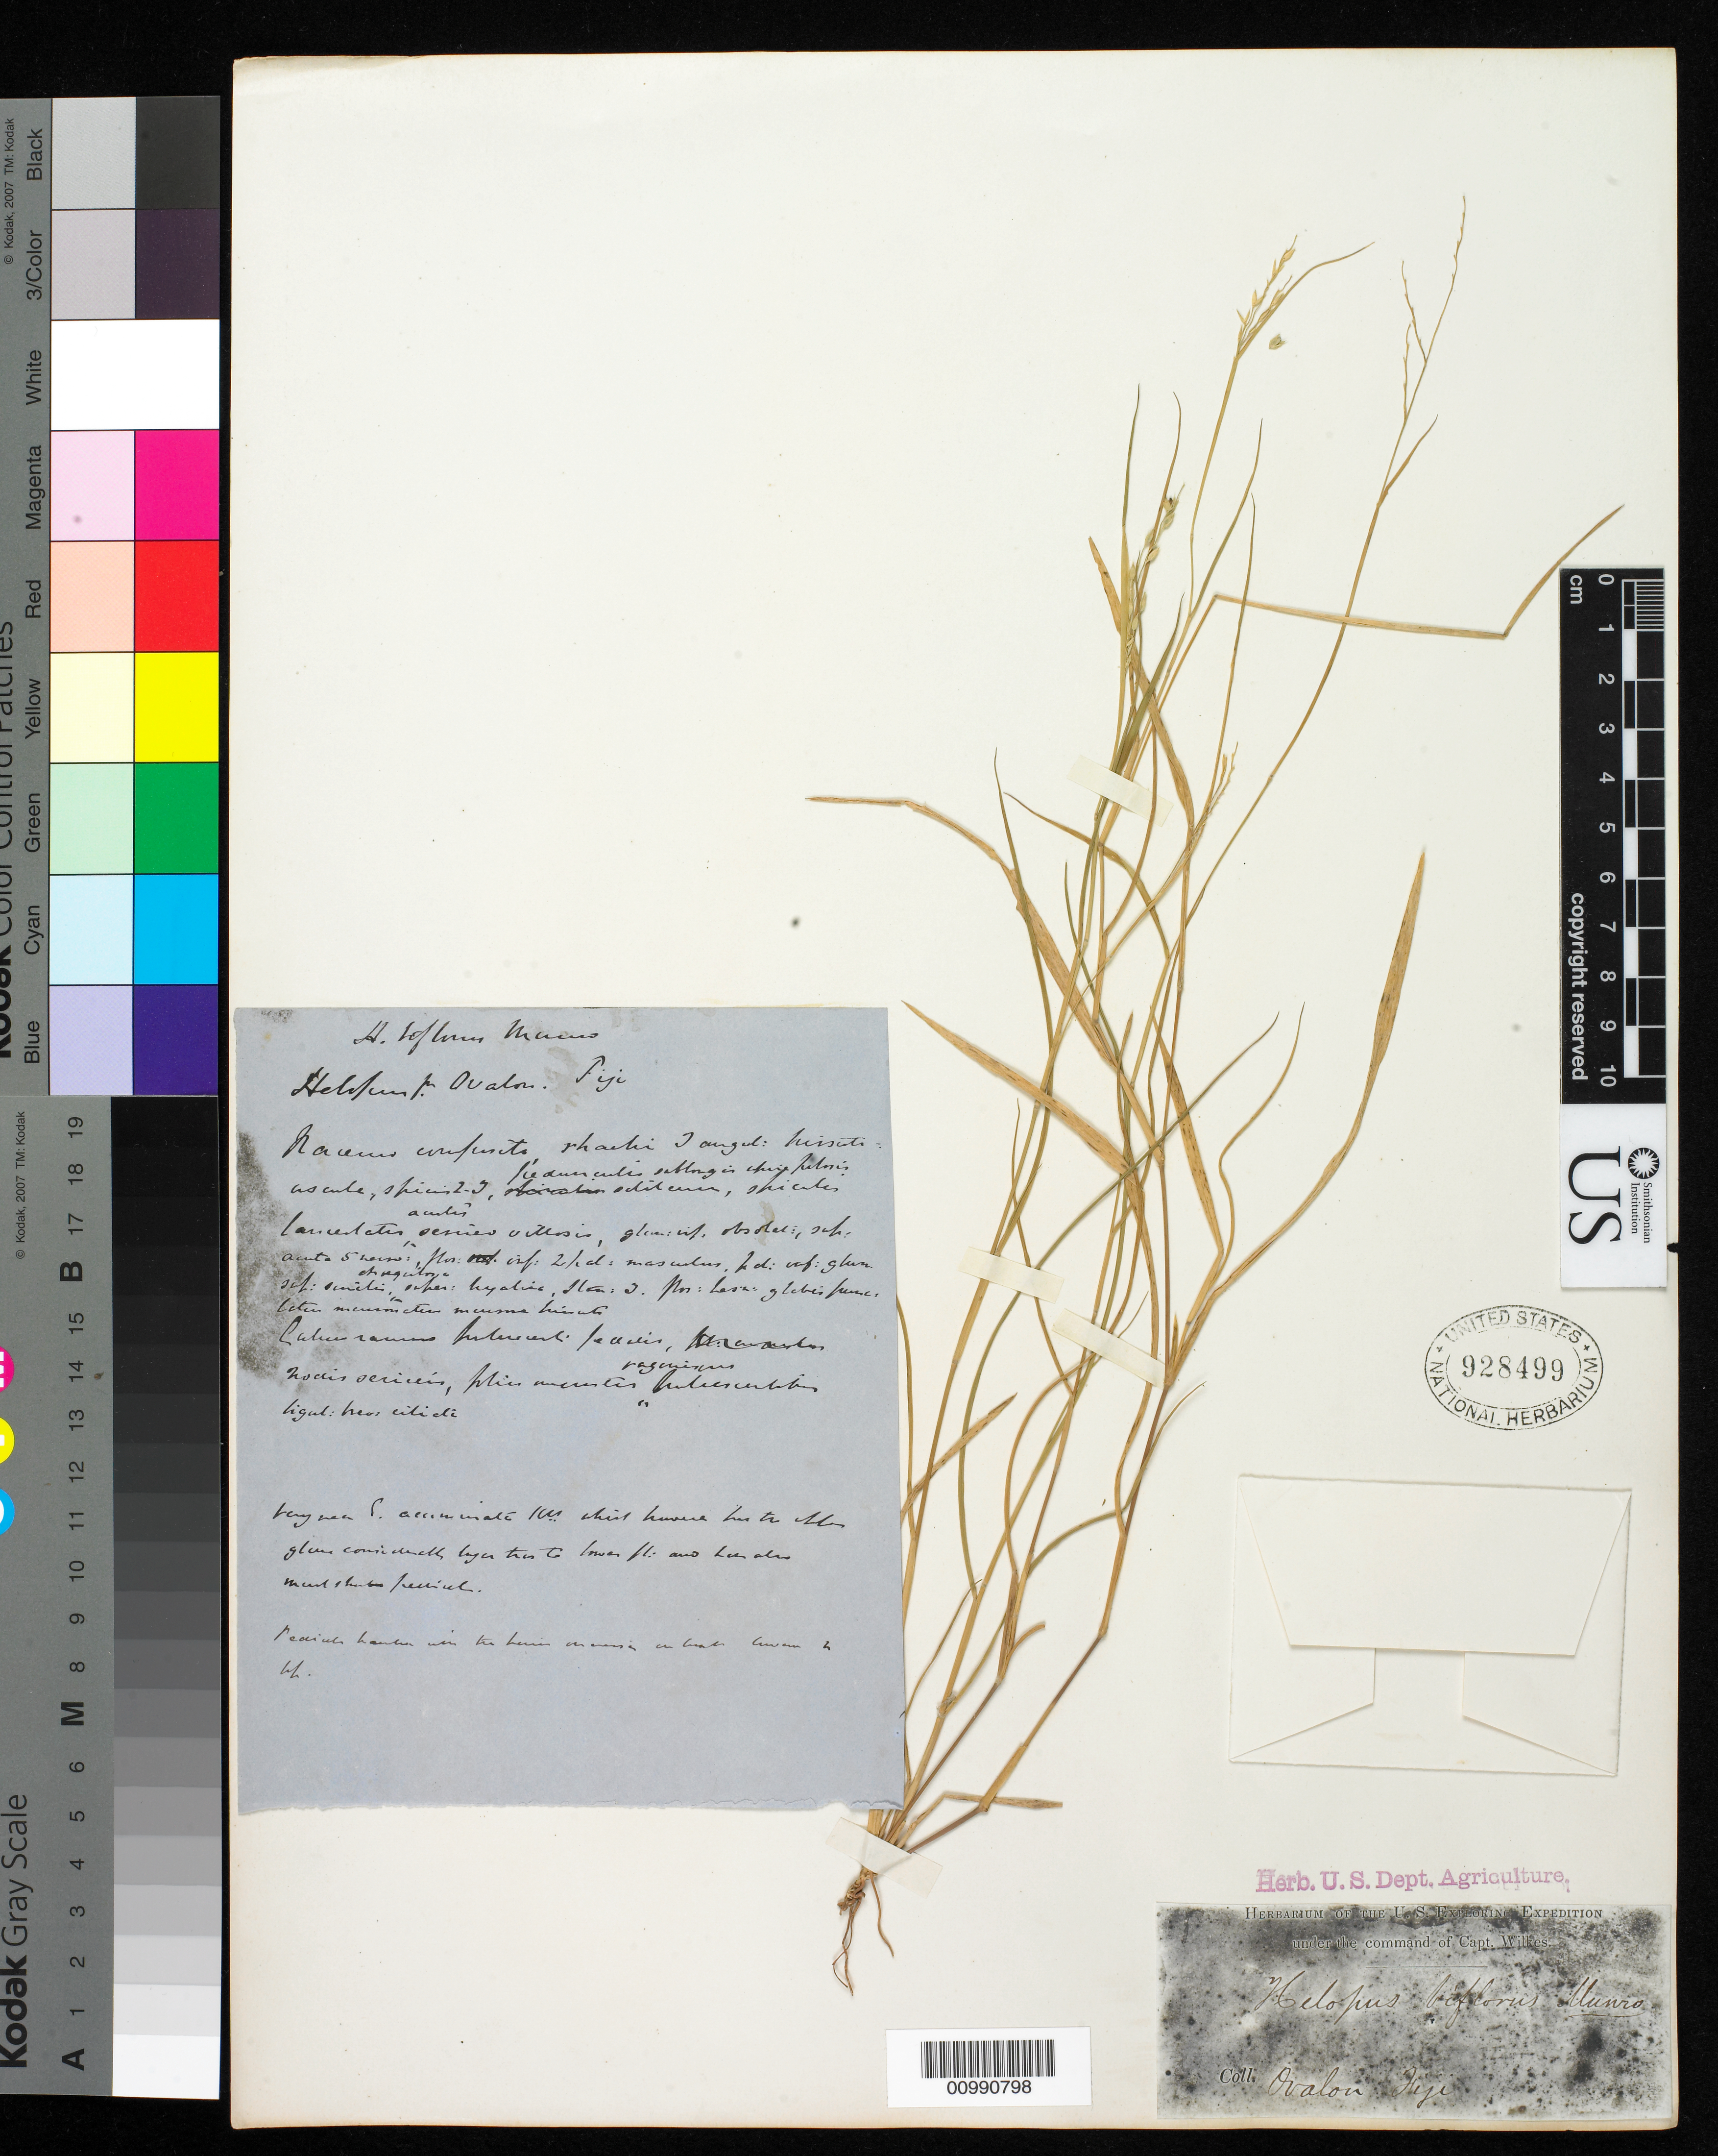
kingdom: Plantae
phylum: Tracheophyta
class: Liliopsida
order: Poales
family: Poaceae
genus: Eriochloa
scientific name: Eriochloa procera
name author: (Retz.) C.E. Hubb.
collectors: Wilkes Explor. Exped.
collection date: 1838/1842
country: Fiji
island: Ovalau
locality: Oralou Fiji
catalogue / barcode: US 928499